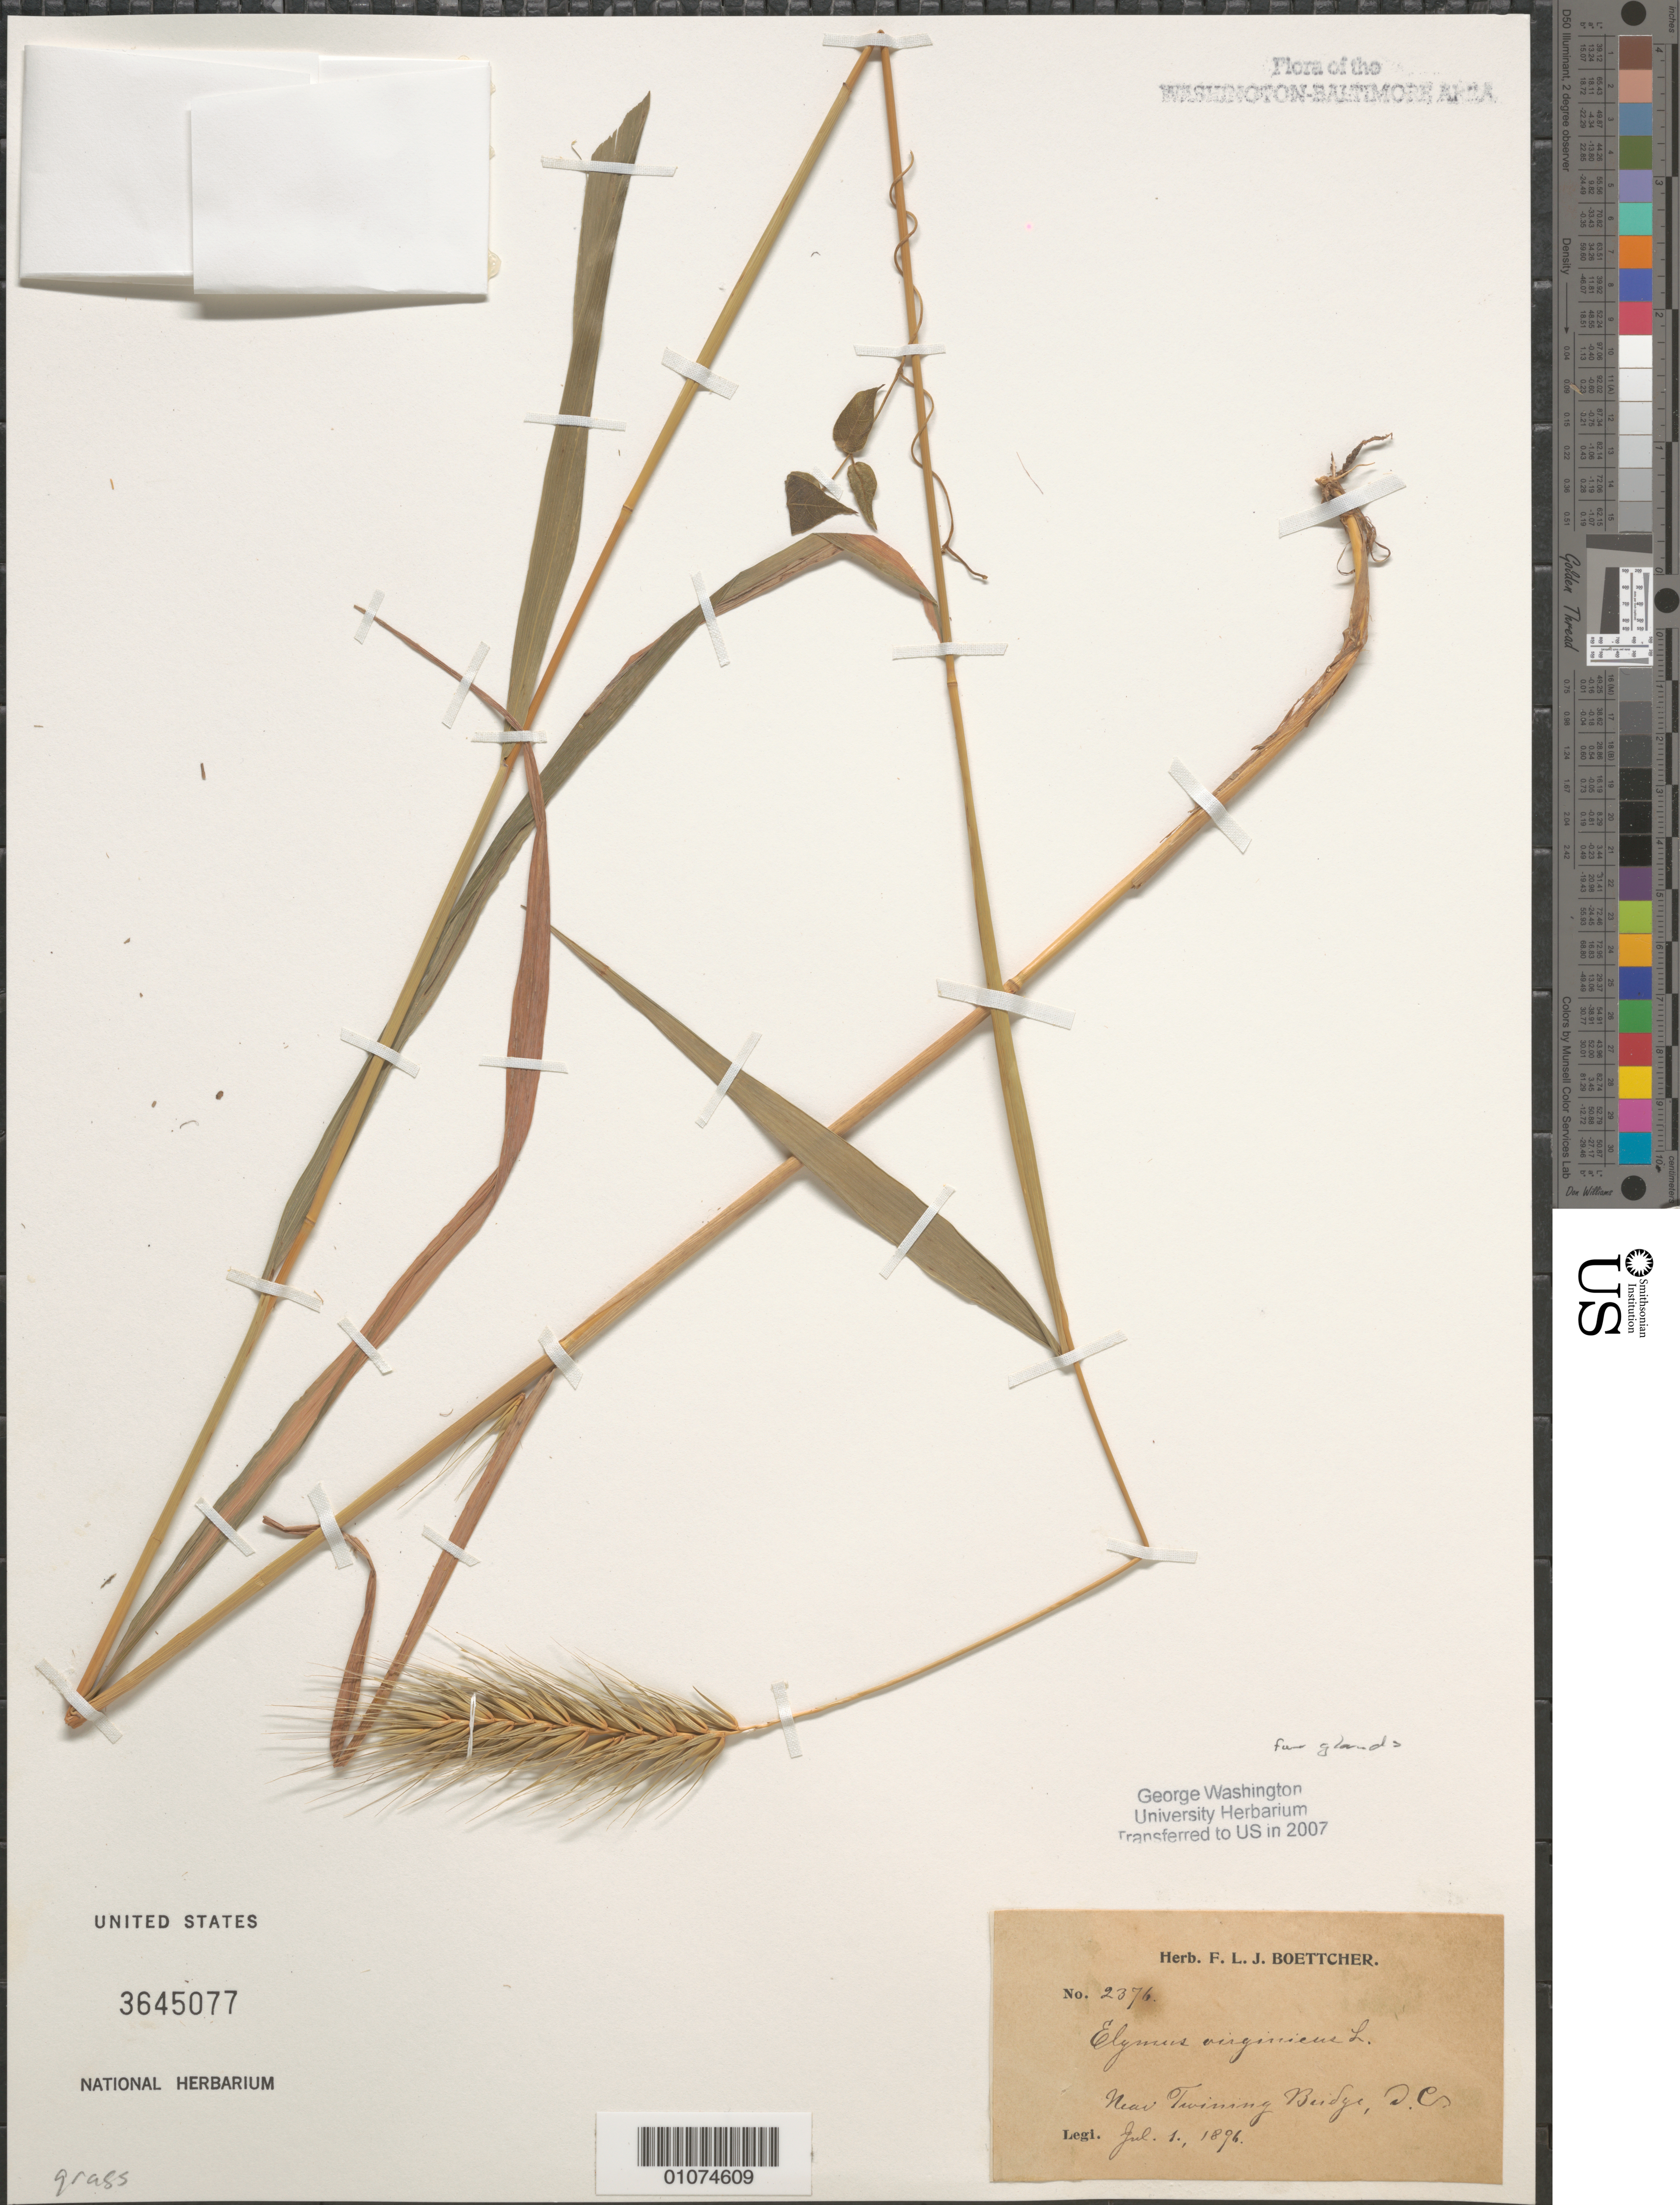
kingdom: Plantae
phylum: Tracheophyta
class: Liliopsida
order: Poales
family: Poaceae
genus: Elymus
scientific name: Elymus virginicus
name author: L.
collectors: F. Boettcher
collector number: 2376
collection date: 1896-07-01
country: United States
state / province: District of Columbia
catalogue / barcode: US 3645077